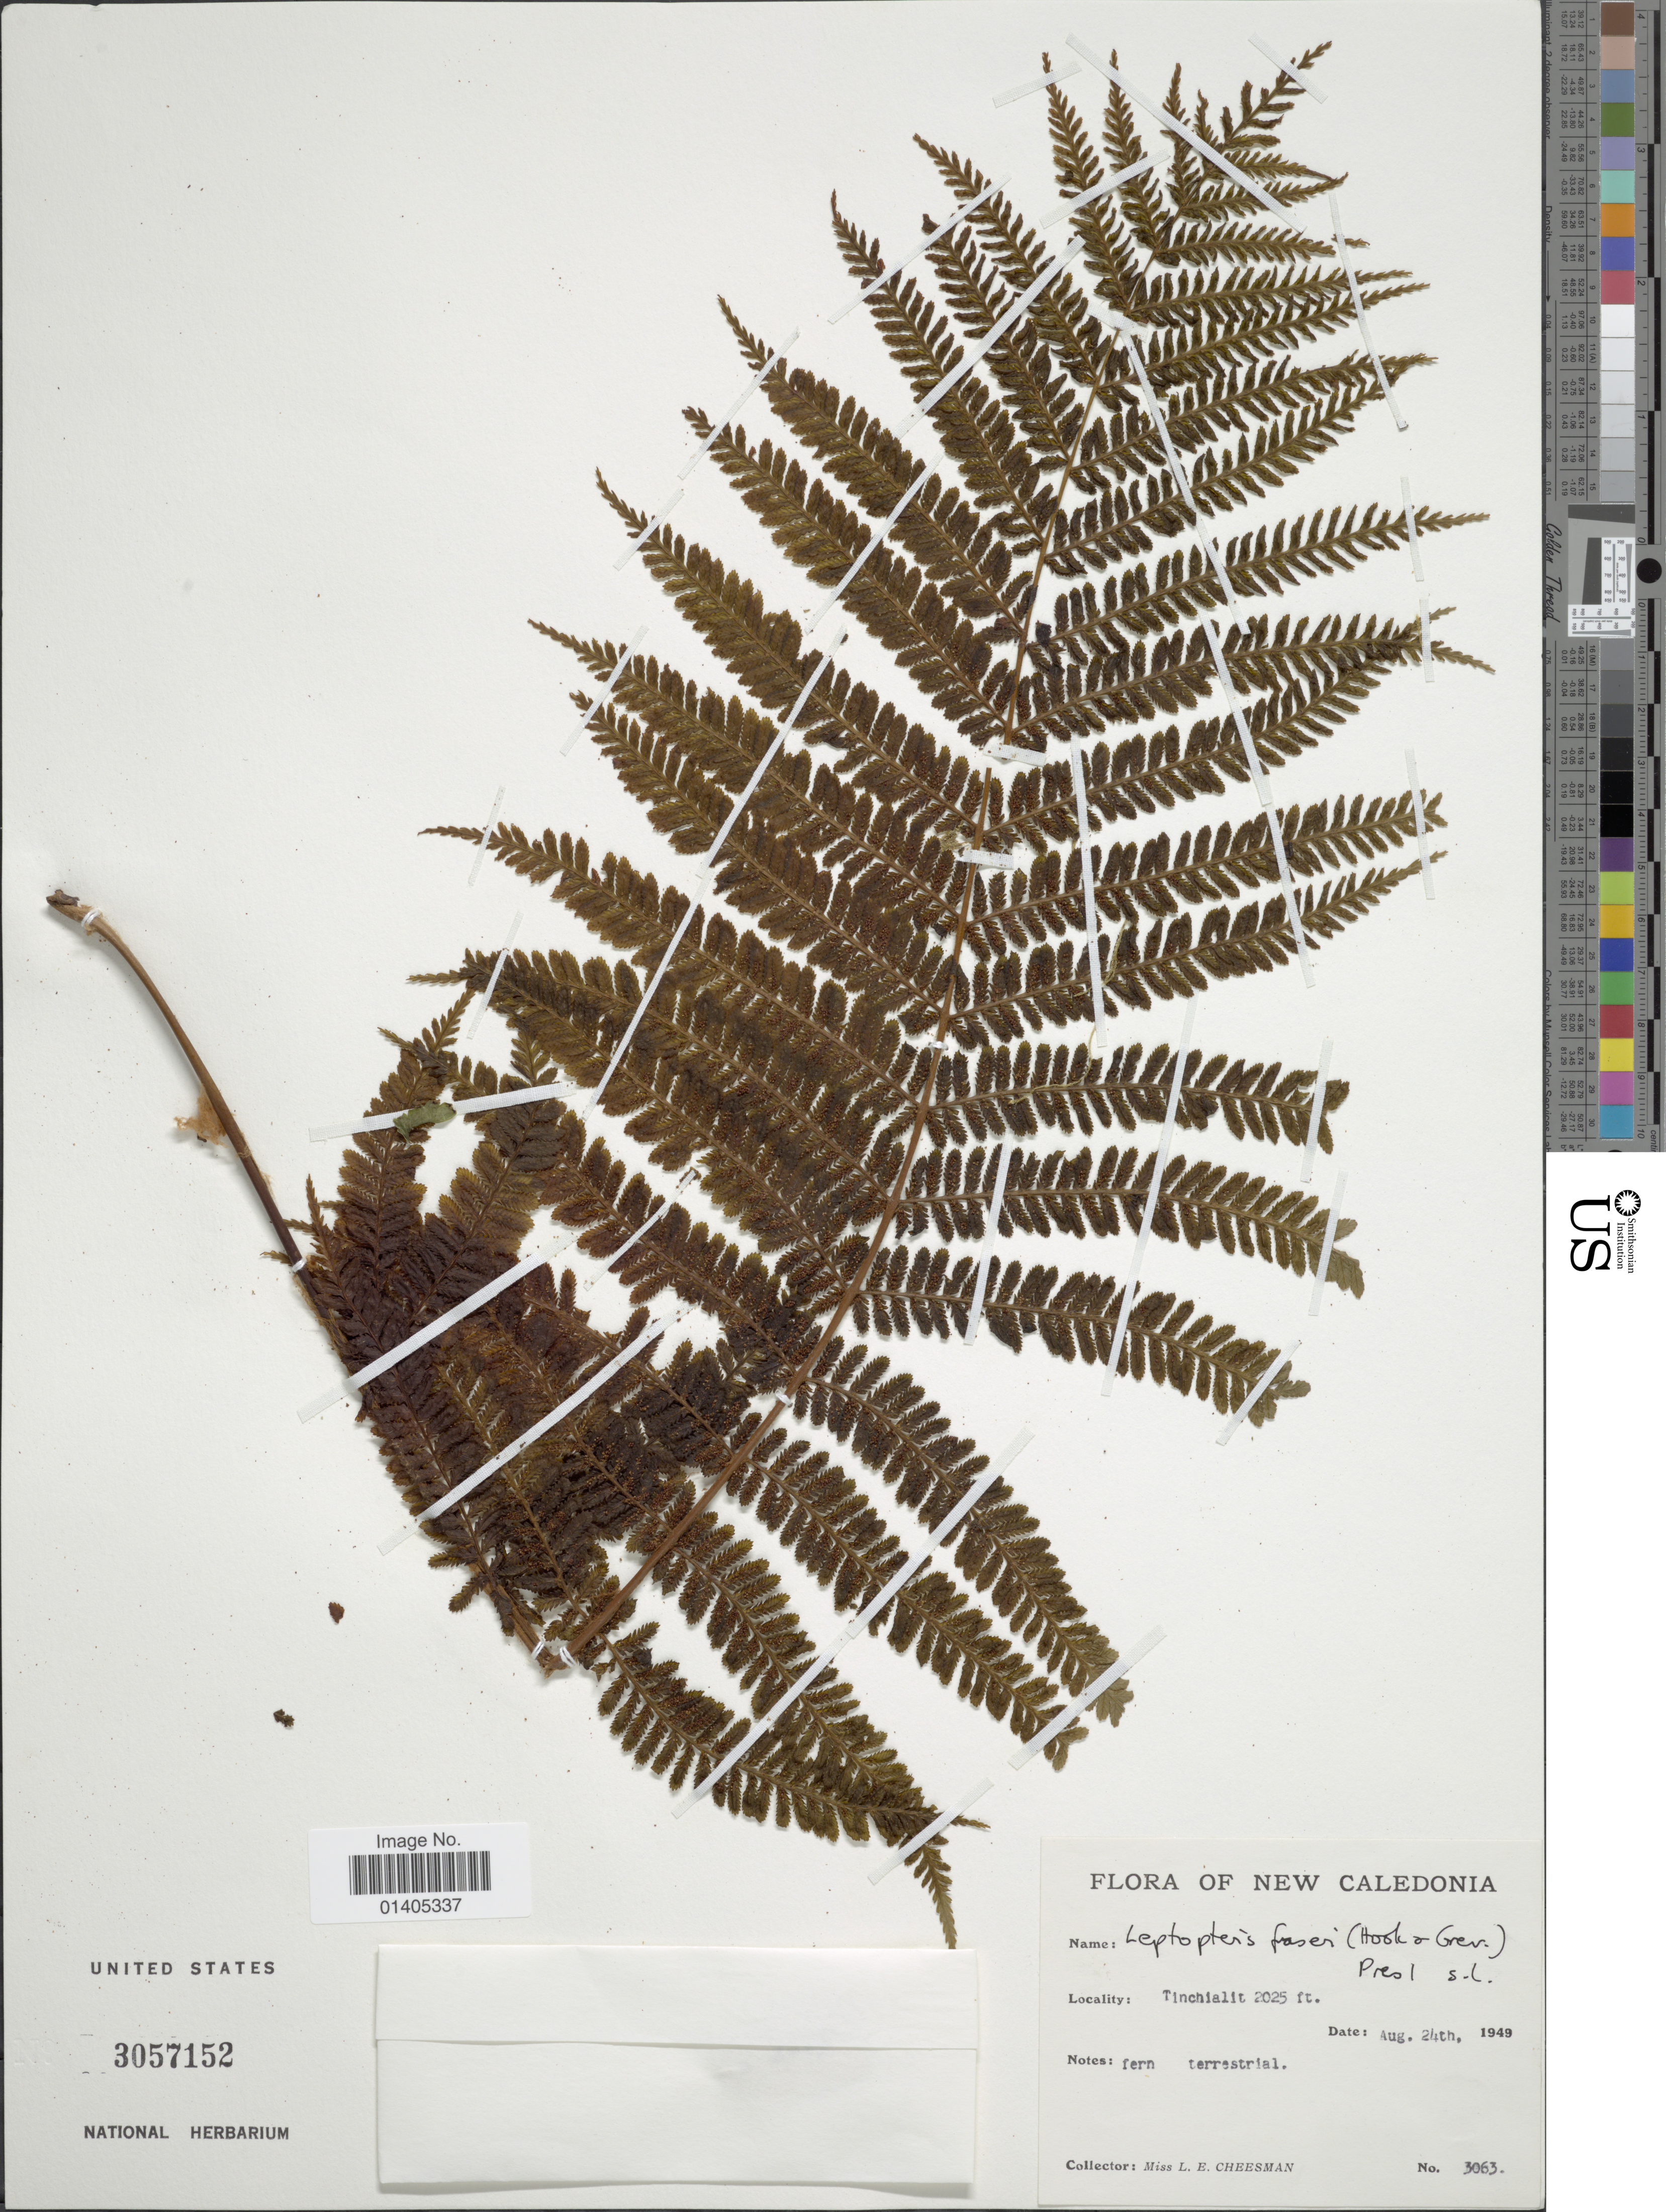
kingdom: Plantae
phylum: Tracheophyta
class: Polypodiopsida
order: Osmundales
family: Osmundaceae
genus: Leptopteris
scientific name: Leptopteris wilkesiana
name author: (Brack.) Christ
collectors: L. E. Cheesman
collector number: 3063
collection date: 1949-08-24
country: New Caledonia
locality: Tinchialit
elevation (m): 617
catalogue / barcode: US 3057152